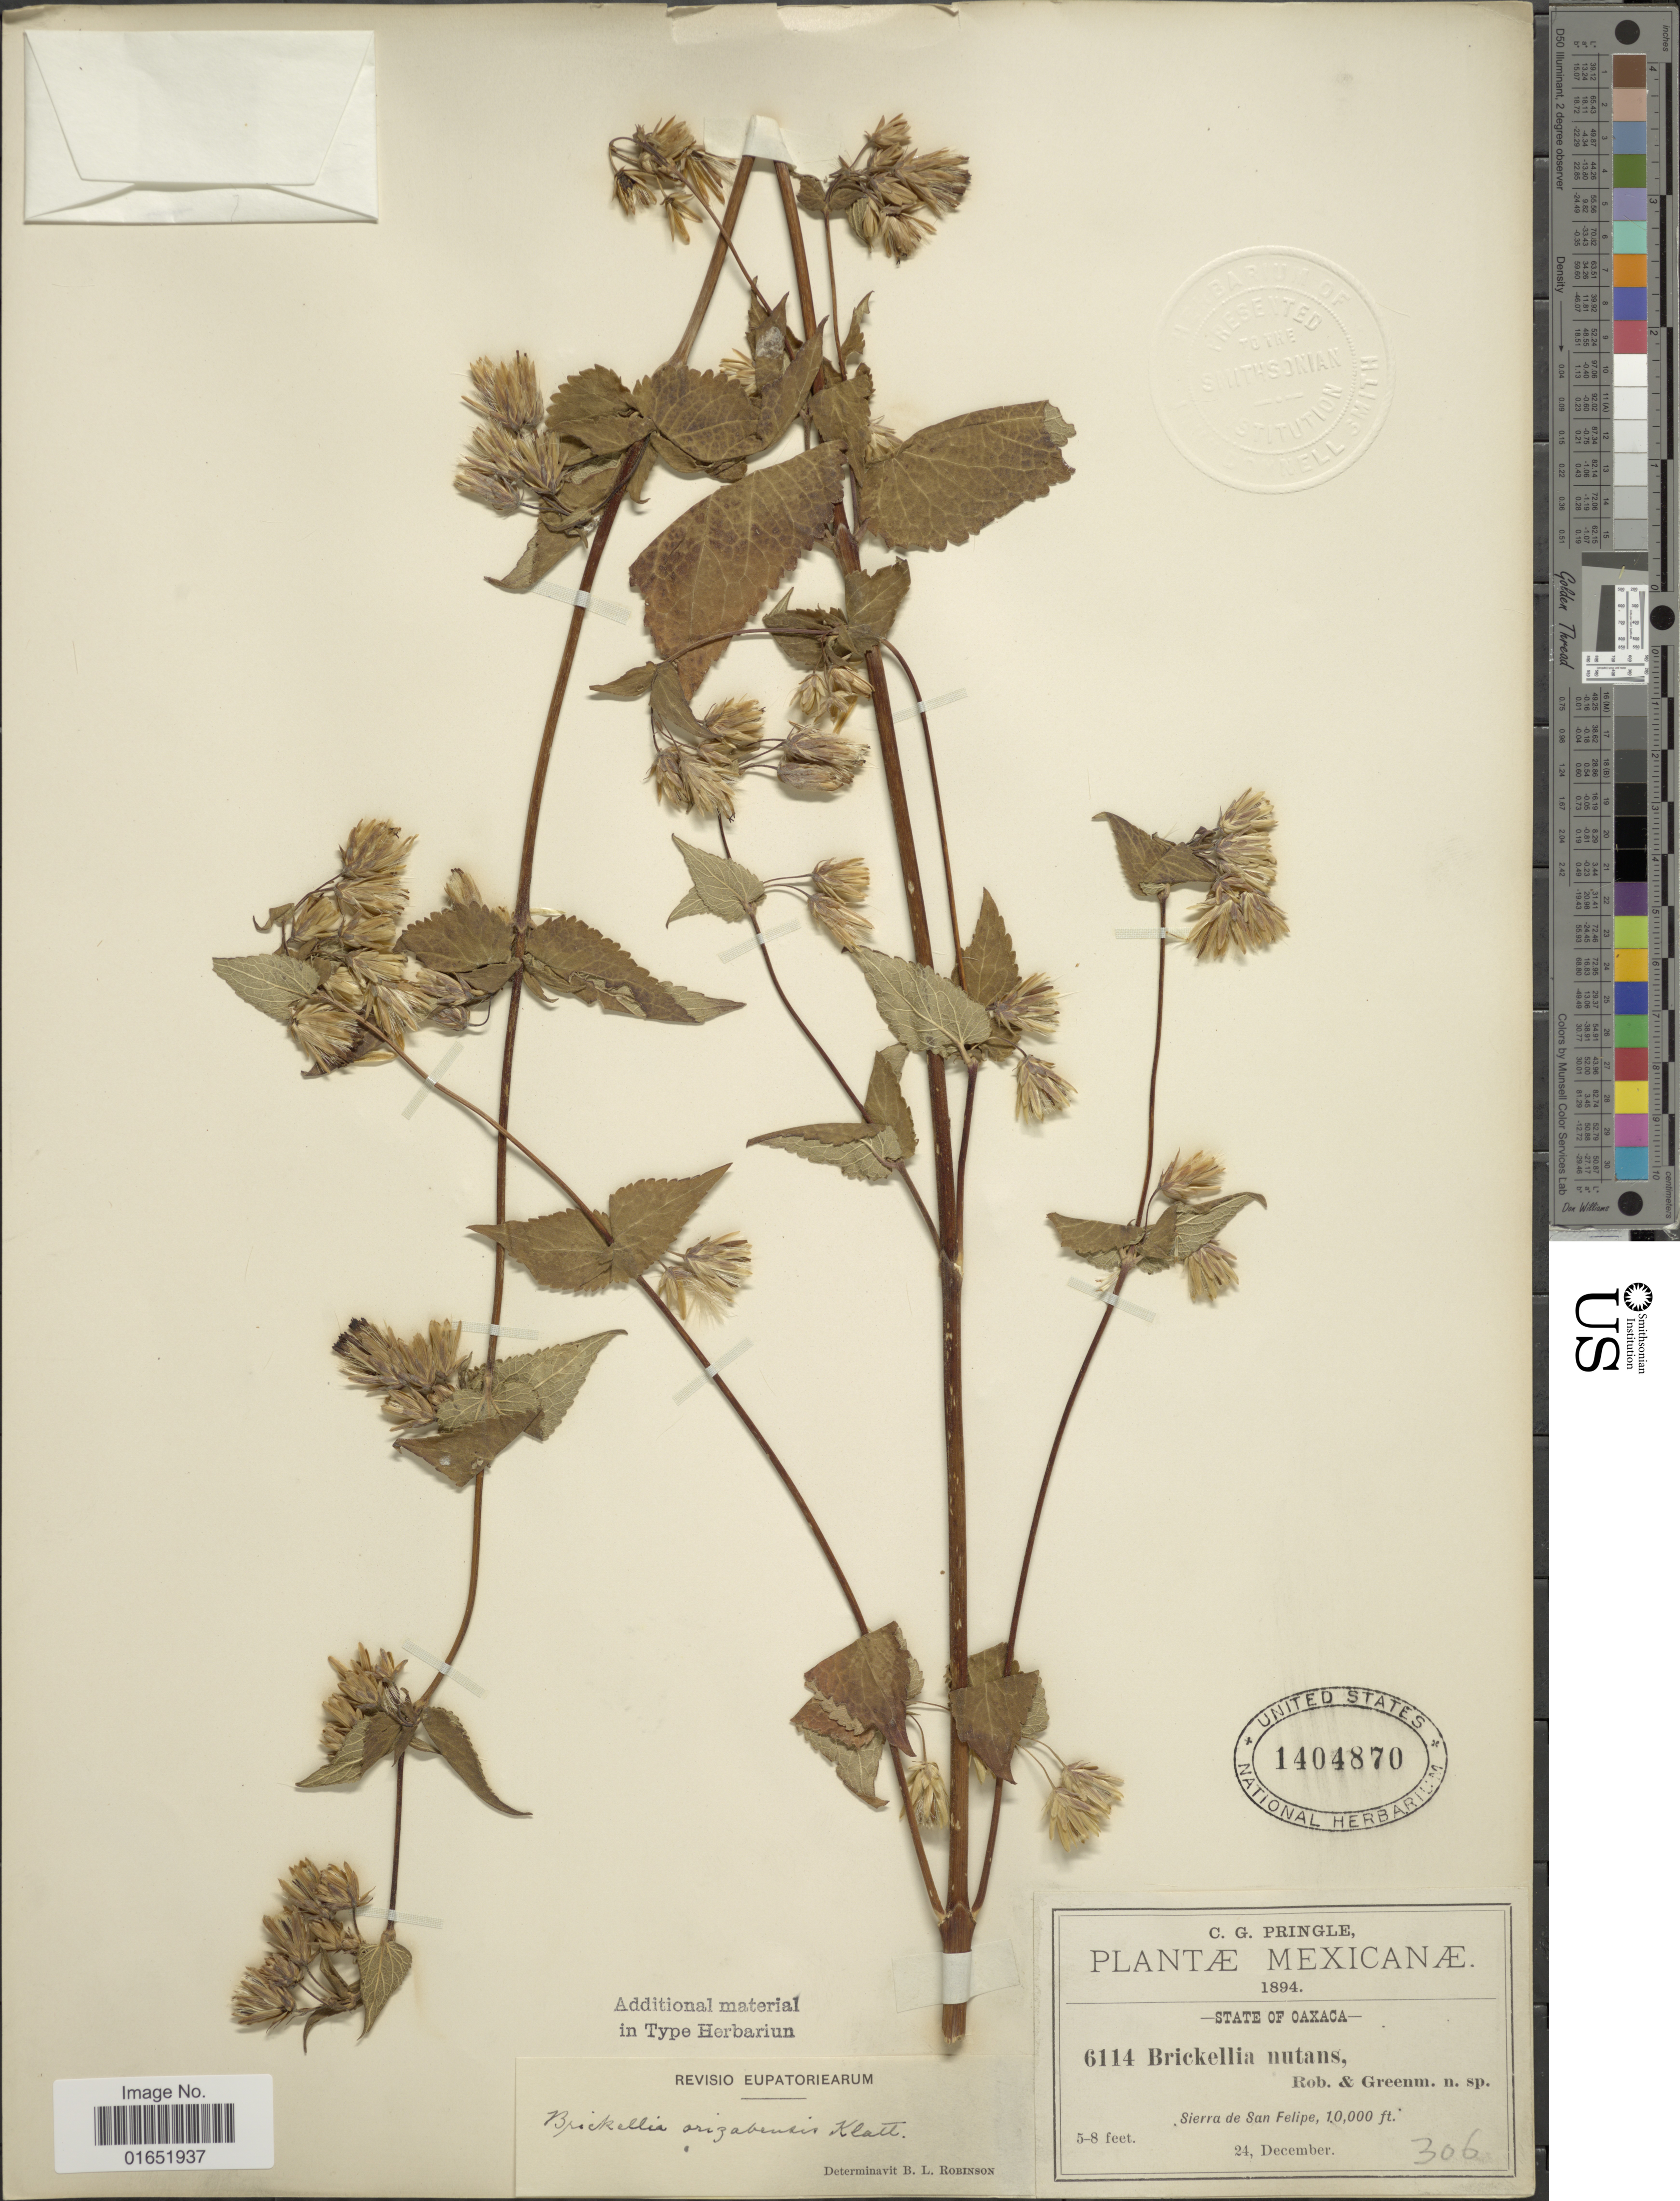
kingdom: Plantae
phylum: Tracheophyta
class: Magnoliopsida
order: Asterales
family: Asteraceae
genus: Brickellia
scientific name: Brickellia orizabaensis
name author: Klatt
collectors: C. G. Pringle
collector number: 6114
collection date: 1894-12-24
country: Mexico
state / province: Oaxaca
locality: Sierra de San Felipe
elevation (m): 3048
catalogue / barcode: US 1404870